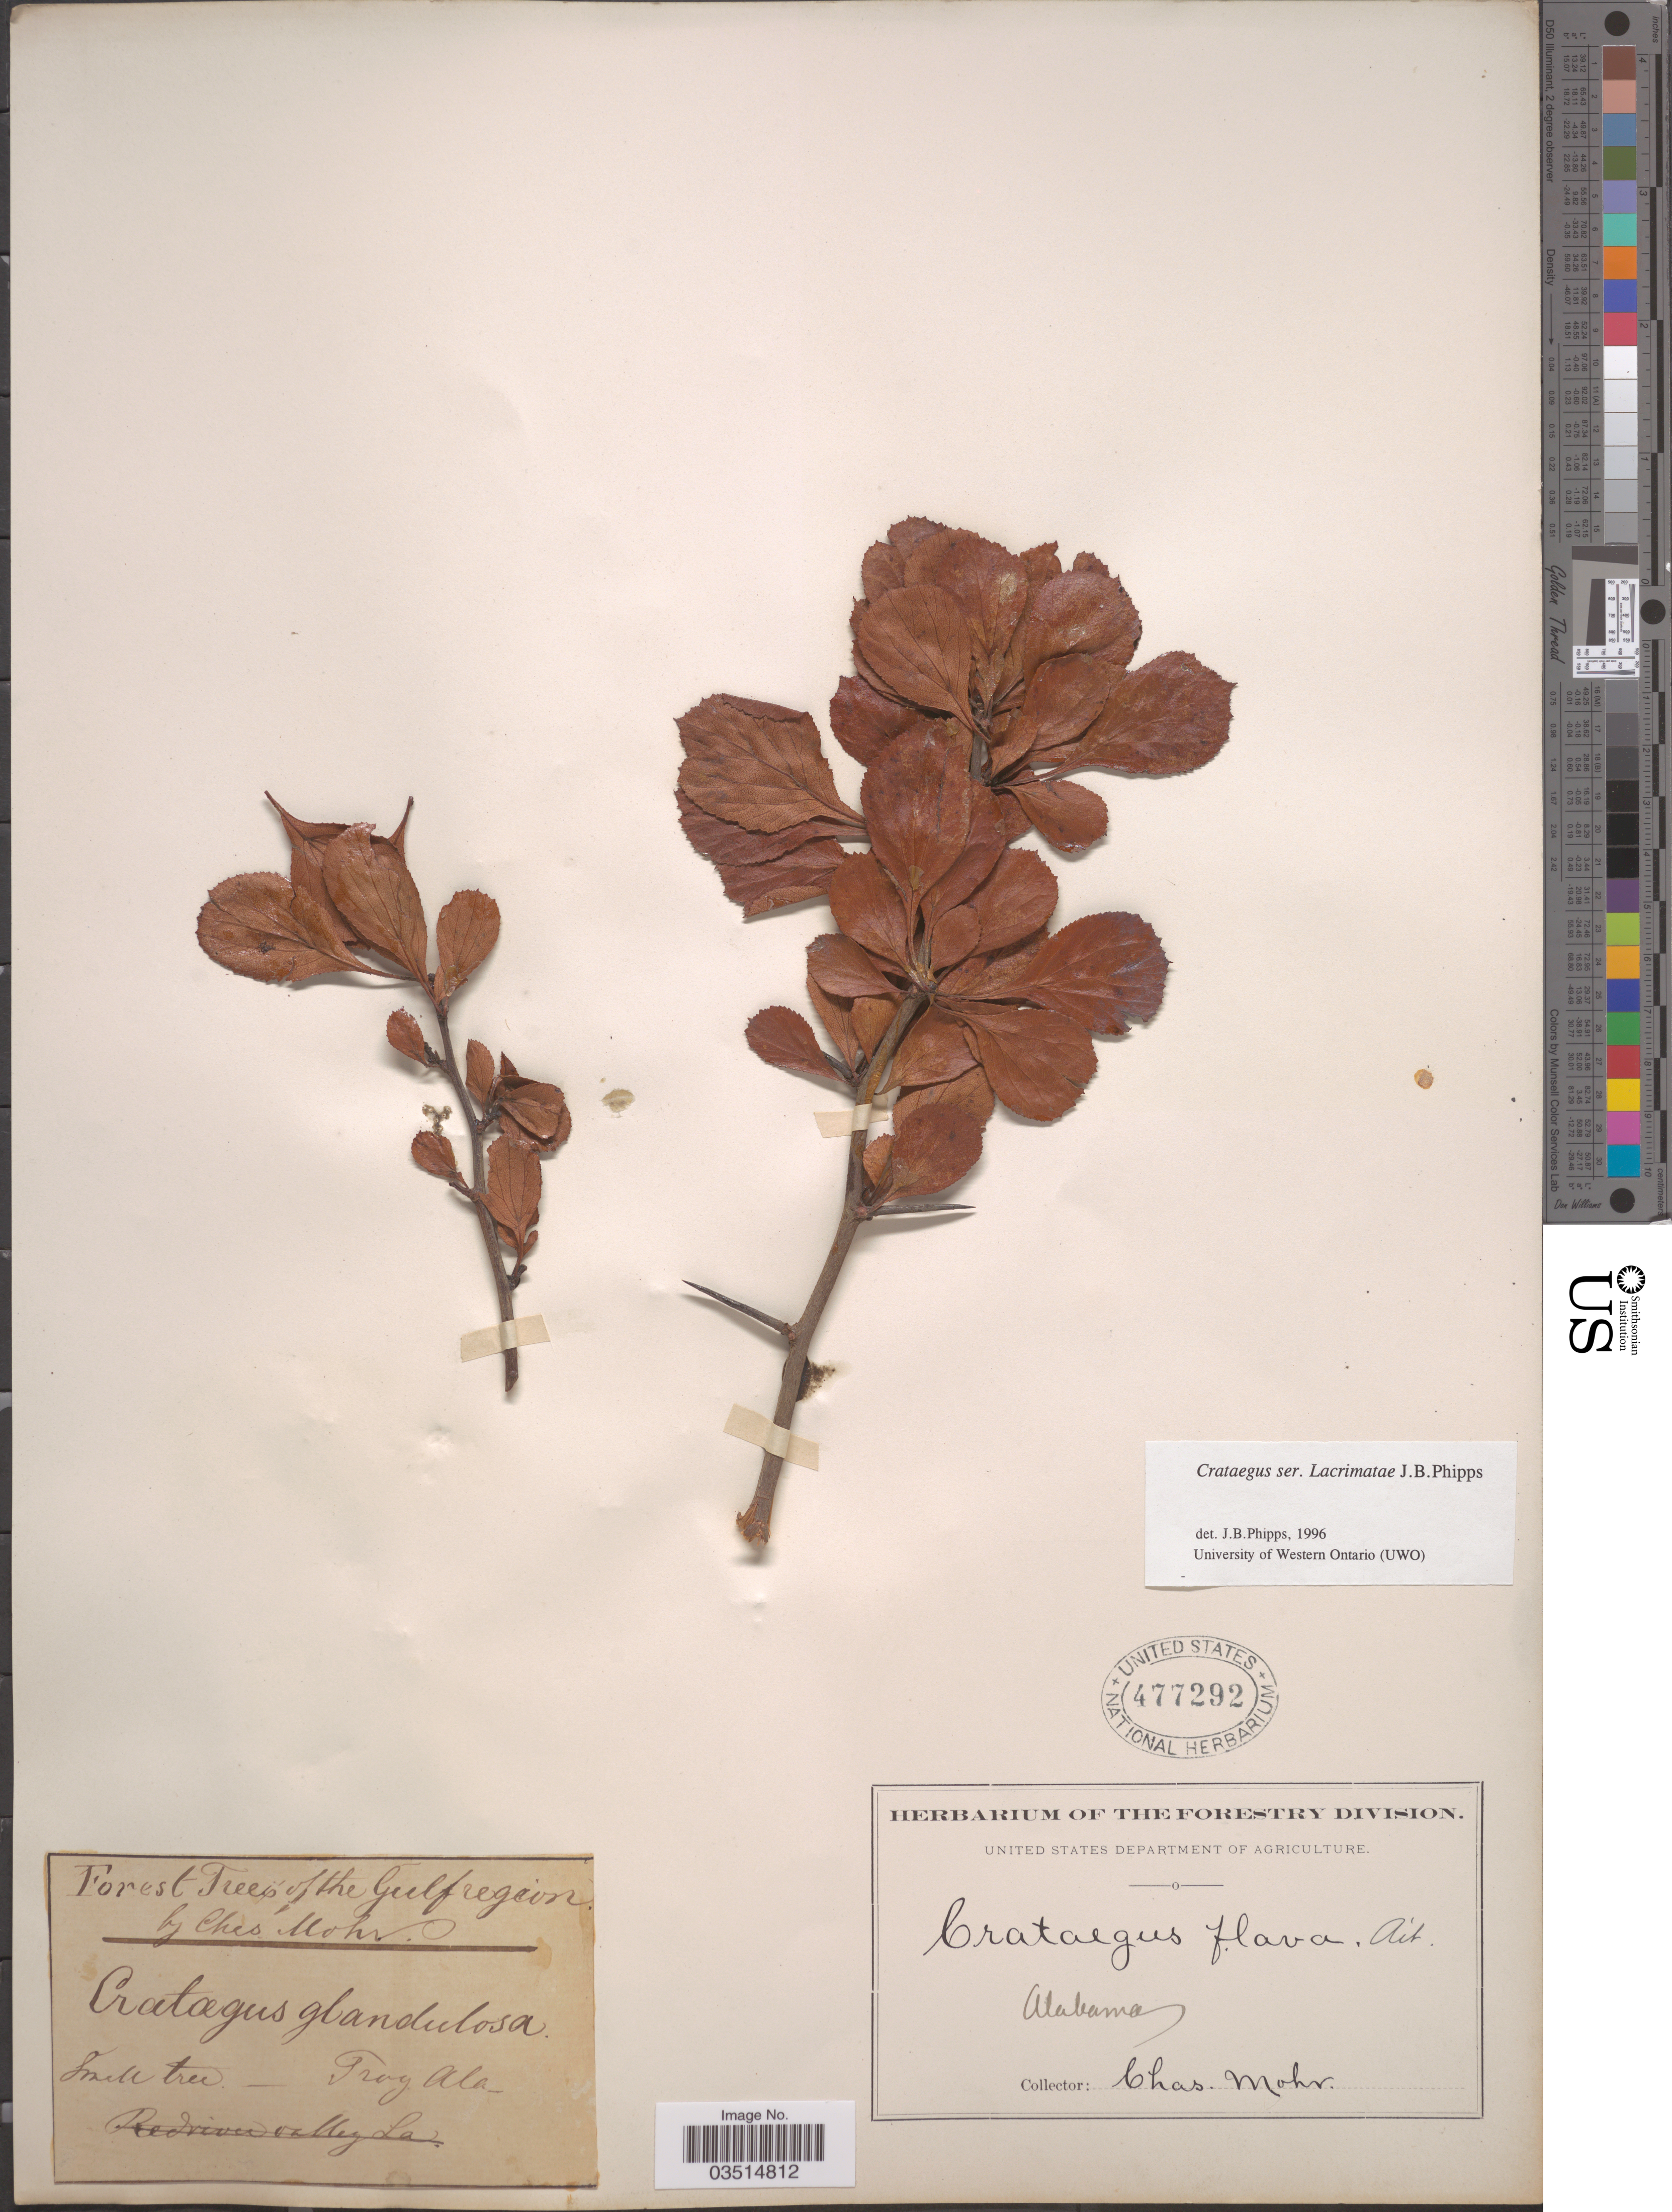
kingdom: Plantae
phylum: Tracheophyta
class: Magnoliopsida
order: Rosales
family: Rosaceae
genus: Crataegus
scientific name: Crataegus flava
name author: Aiton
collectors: Mohr, C. T. (herbarium)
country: United States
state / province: Alabama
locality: Troy. The Gullf region.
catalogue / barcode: US 477292